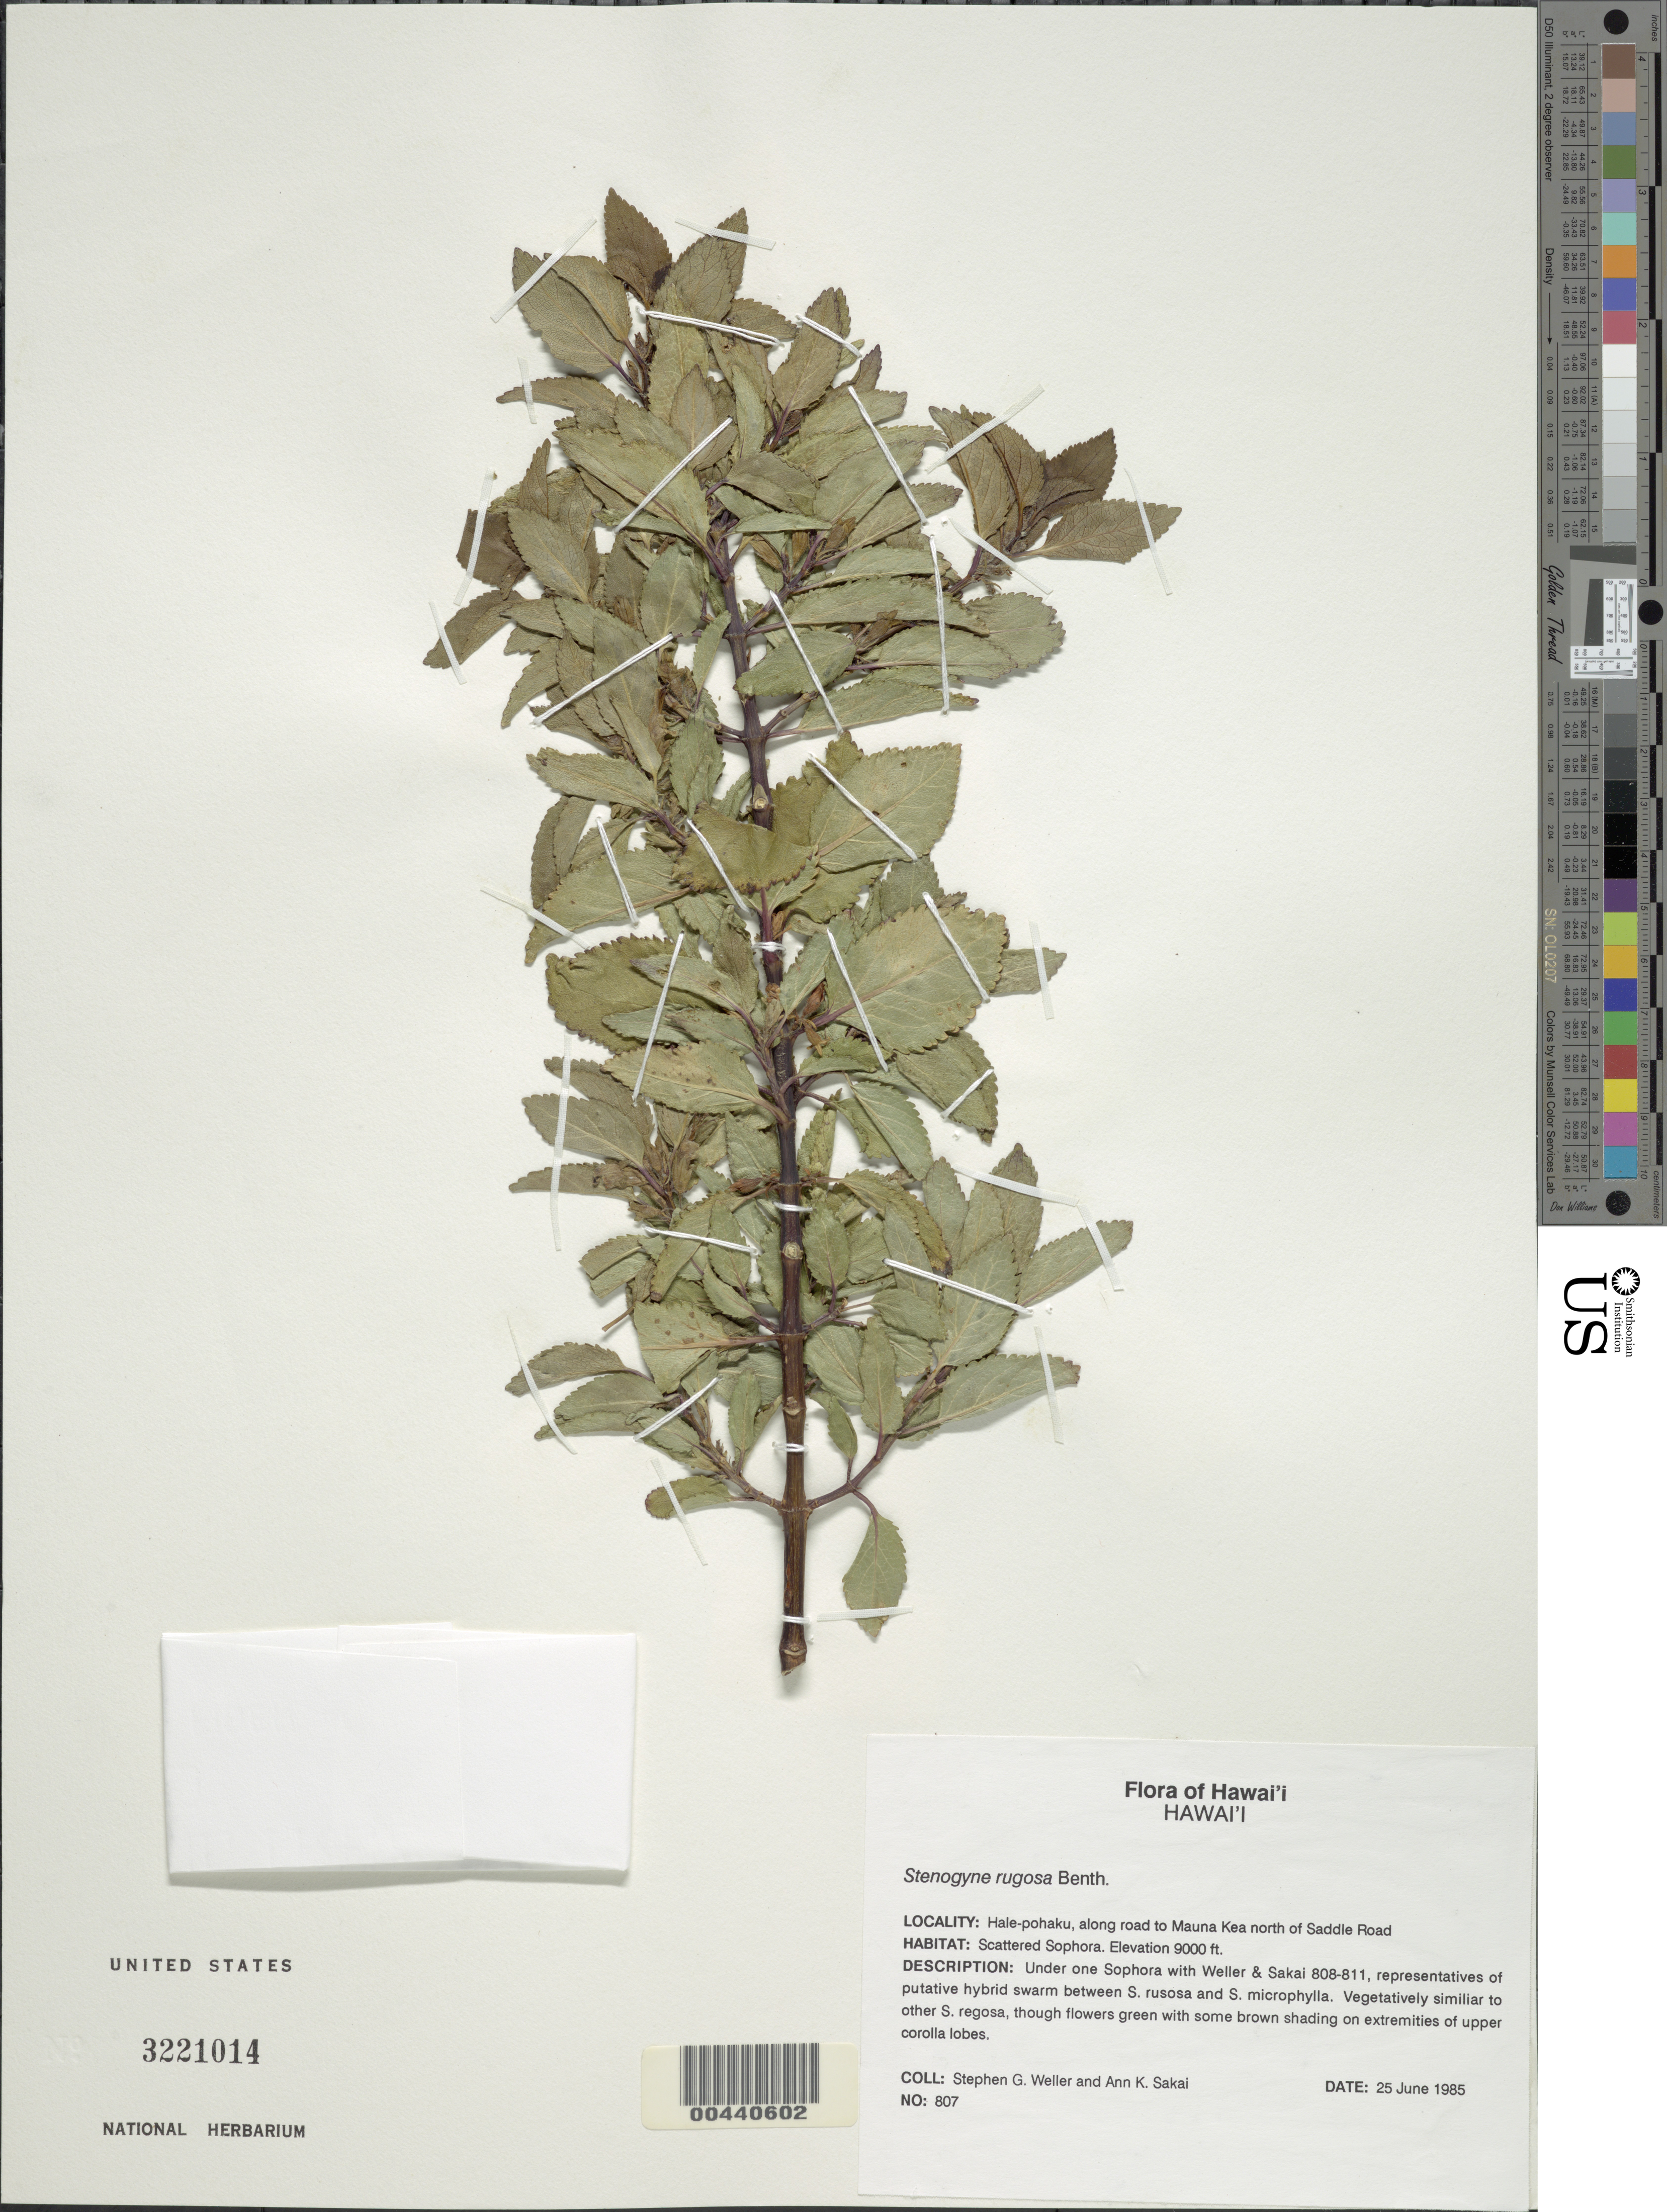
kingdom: Plantae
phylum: Tracheophyta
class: Magnoliopsida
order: Lamiales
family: Lamiaceae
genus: Stenogyne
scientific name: Stenogyne rugosa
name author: Benth.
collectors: S. G. Weller & A. Sakai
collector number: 807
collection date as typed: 25 Jun 1985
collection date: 1985-06-25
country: United States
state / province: Hawaii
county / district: Hawaii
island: Hawaii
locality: Hale-pohaku, along road to Mauna Kea north of Saddle Road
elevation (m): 2743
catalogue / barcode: US 3221014